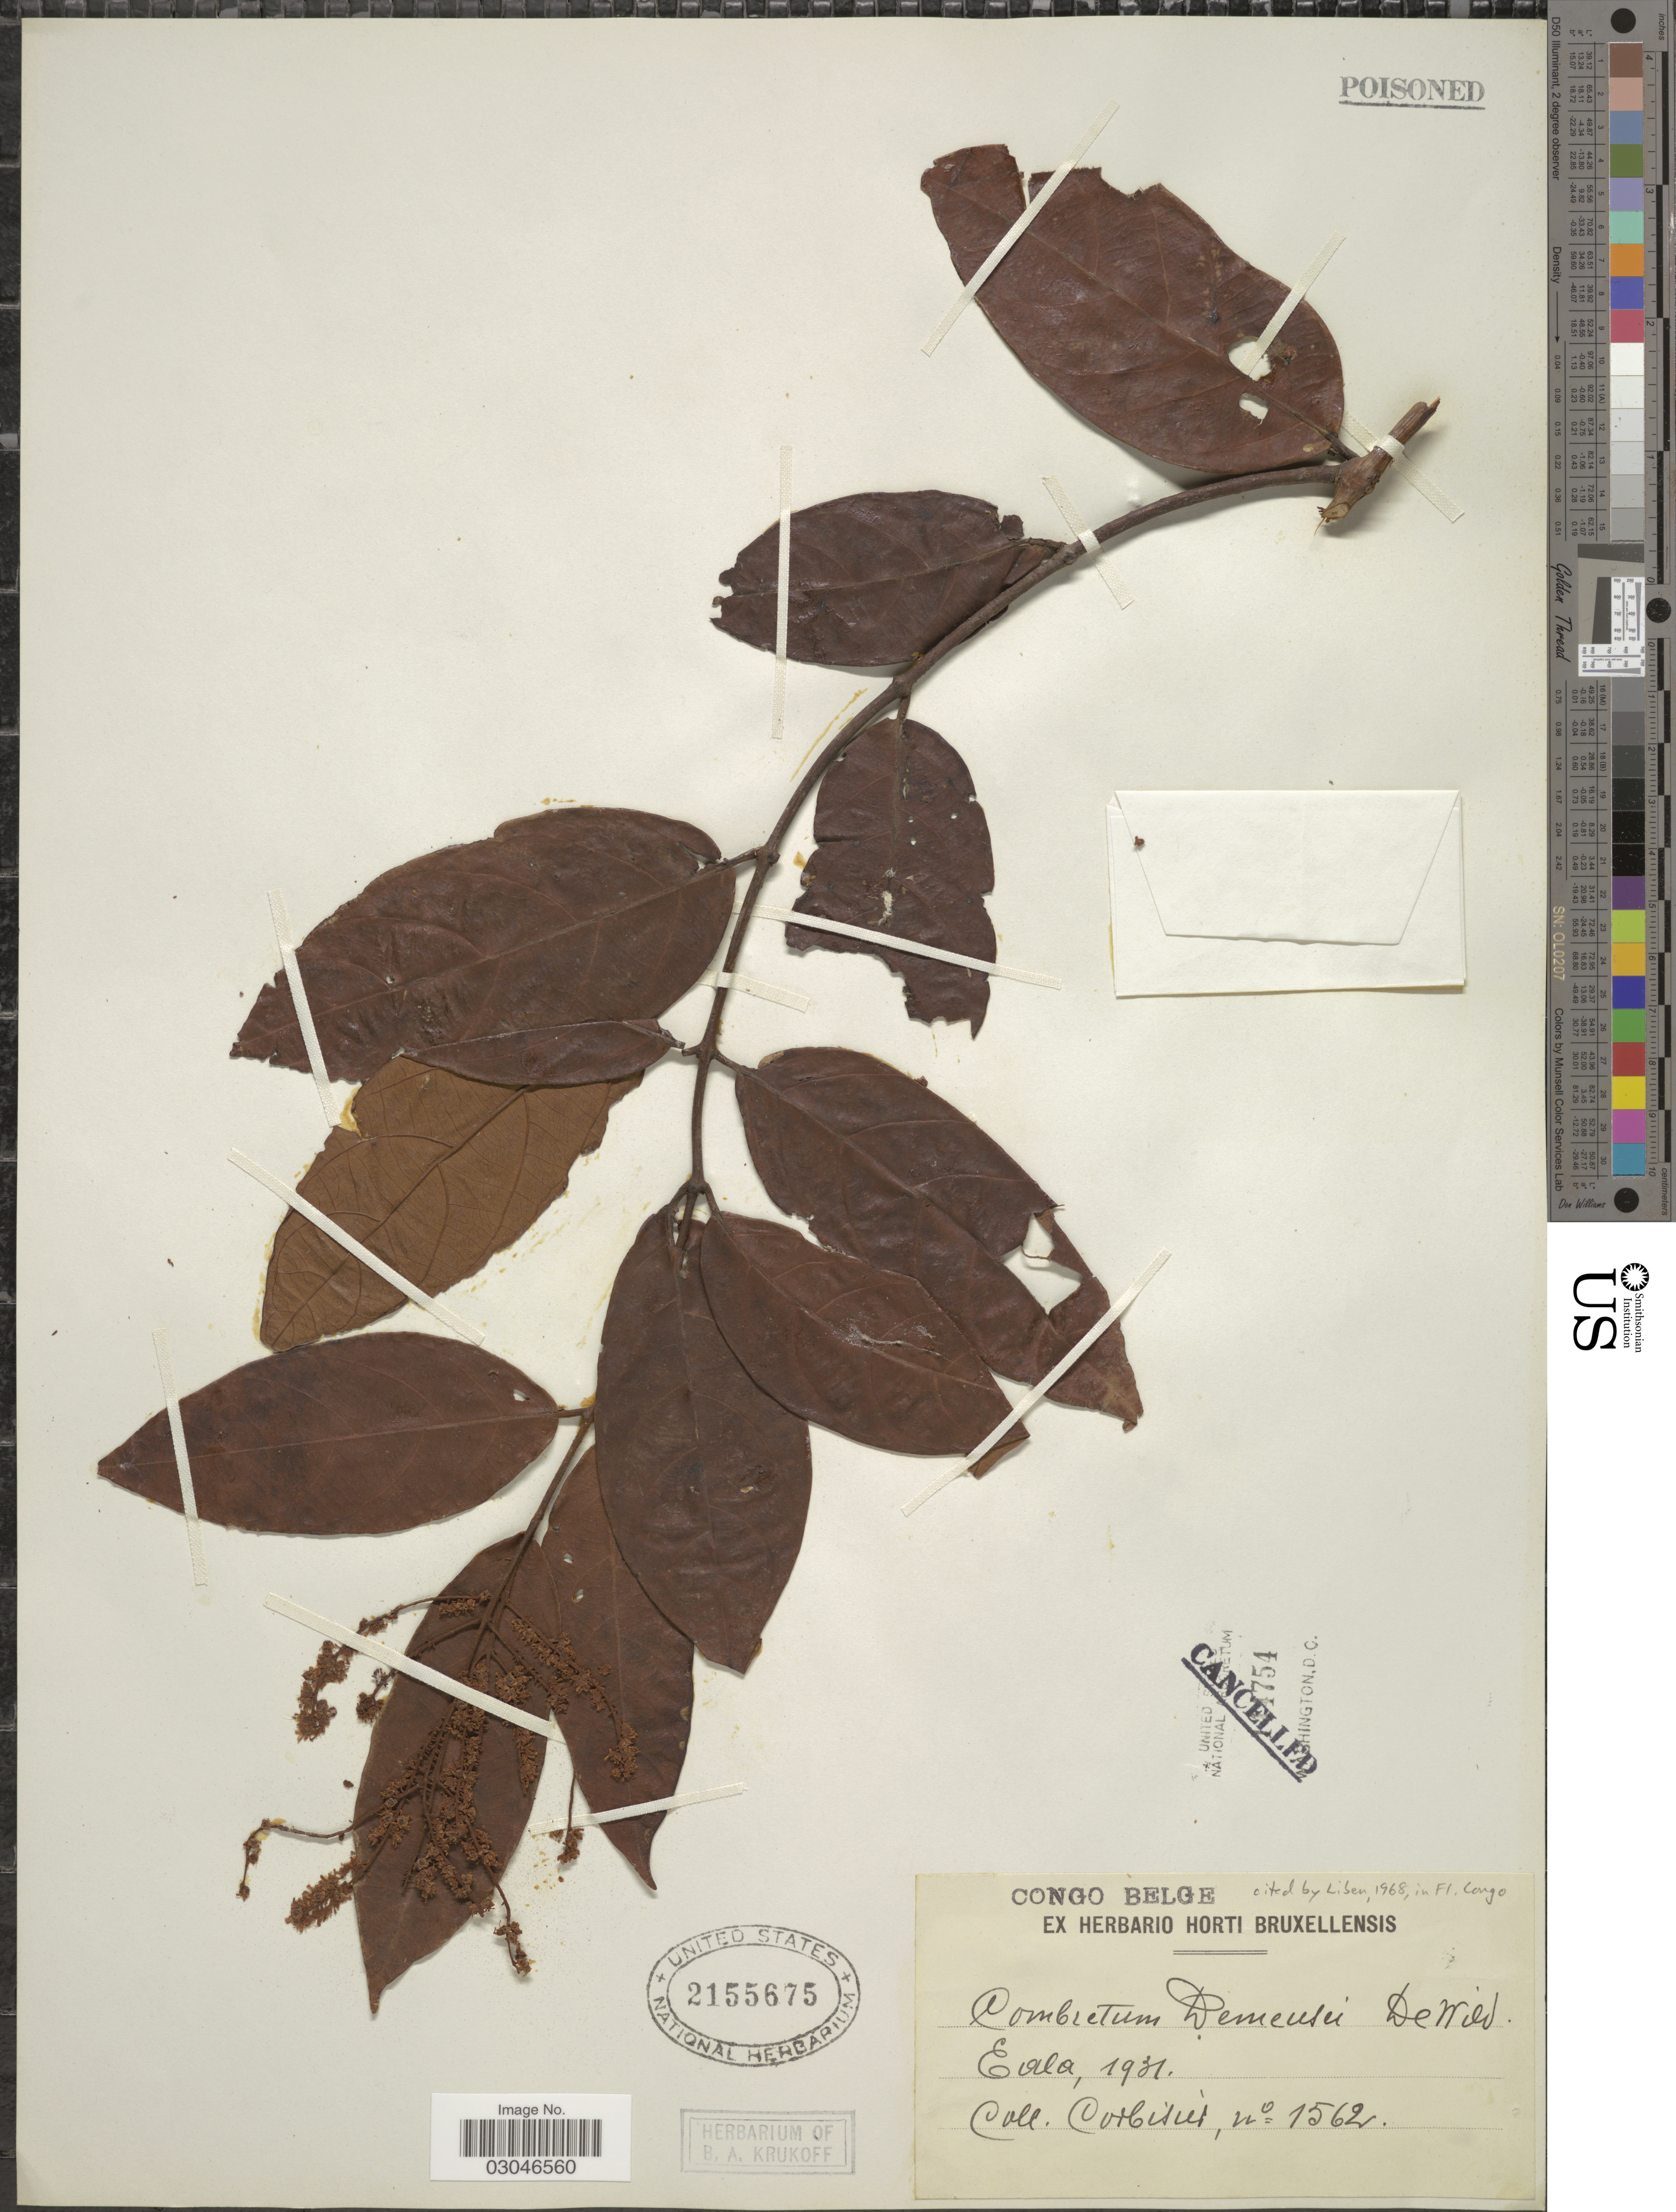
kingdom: Plantae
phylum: Tracheophyta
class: Magnoliopsida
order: Myrtales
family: Combretaceae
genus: Combretum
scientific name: Combretum demeusii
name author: De Wild.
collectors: -. Corbisier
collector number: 1562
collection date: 1931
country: Congo, Democratic Republic of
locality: Congo Belge. Eala.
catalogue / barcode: US 2155675